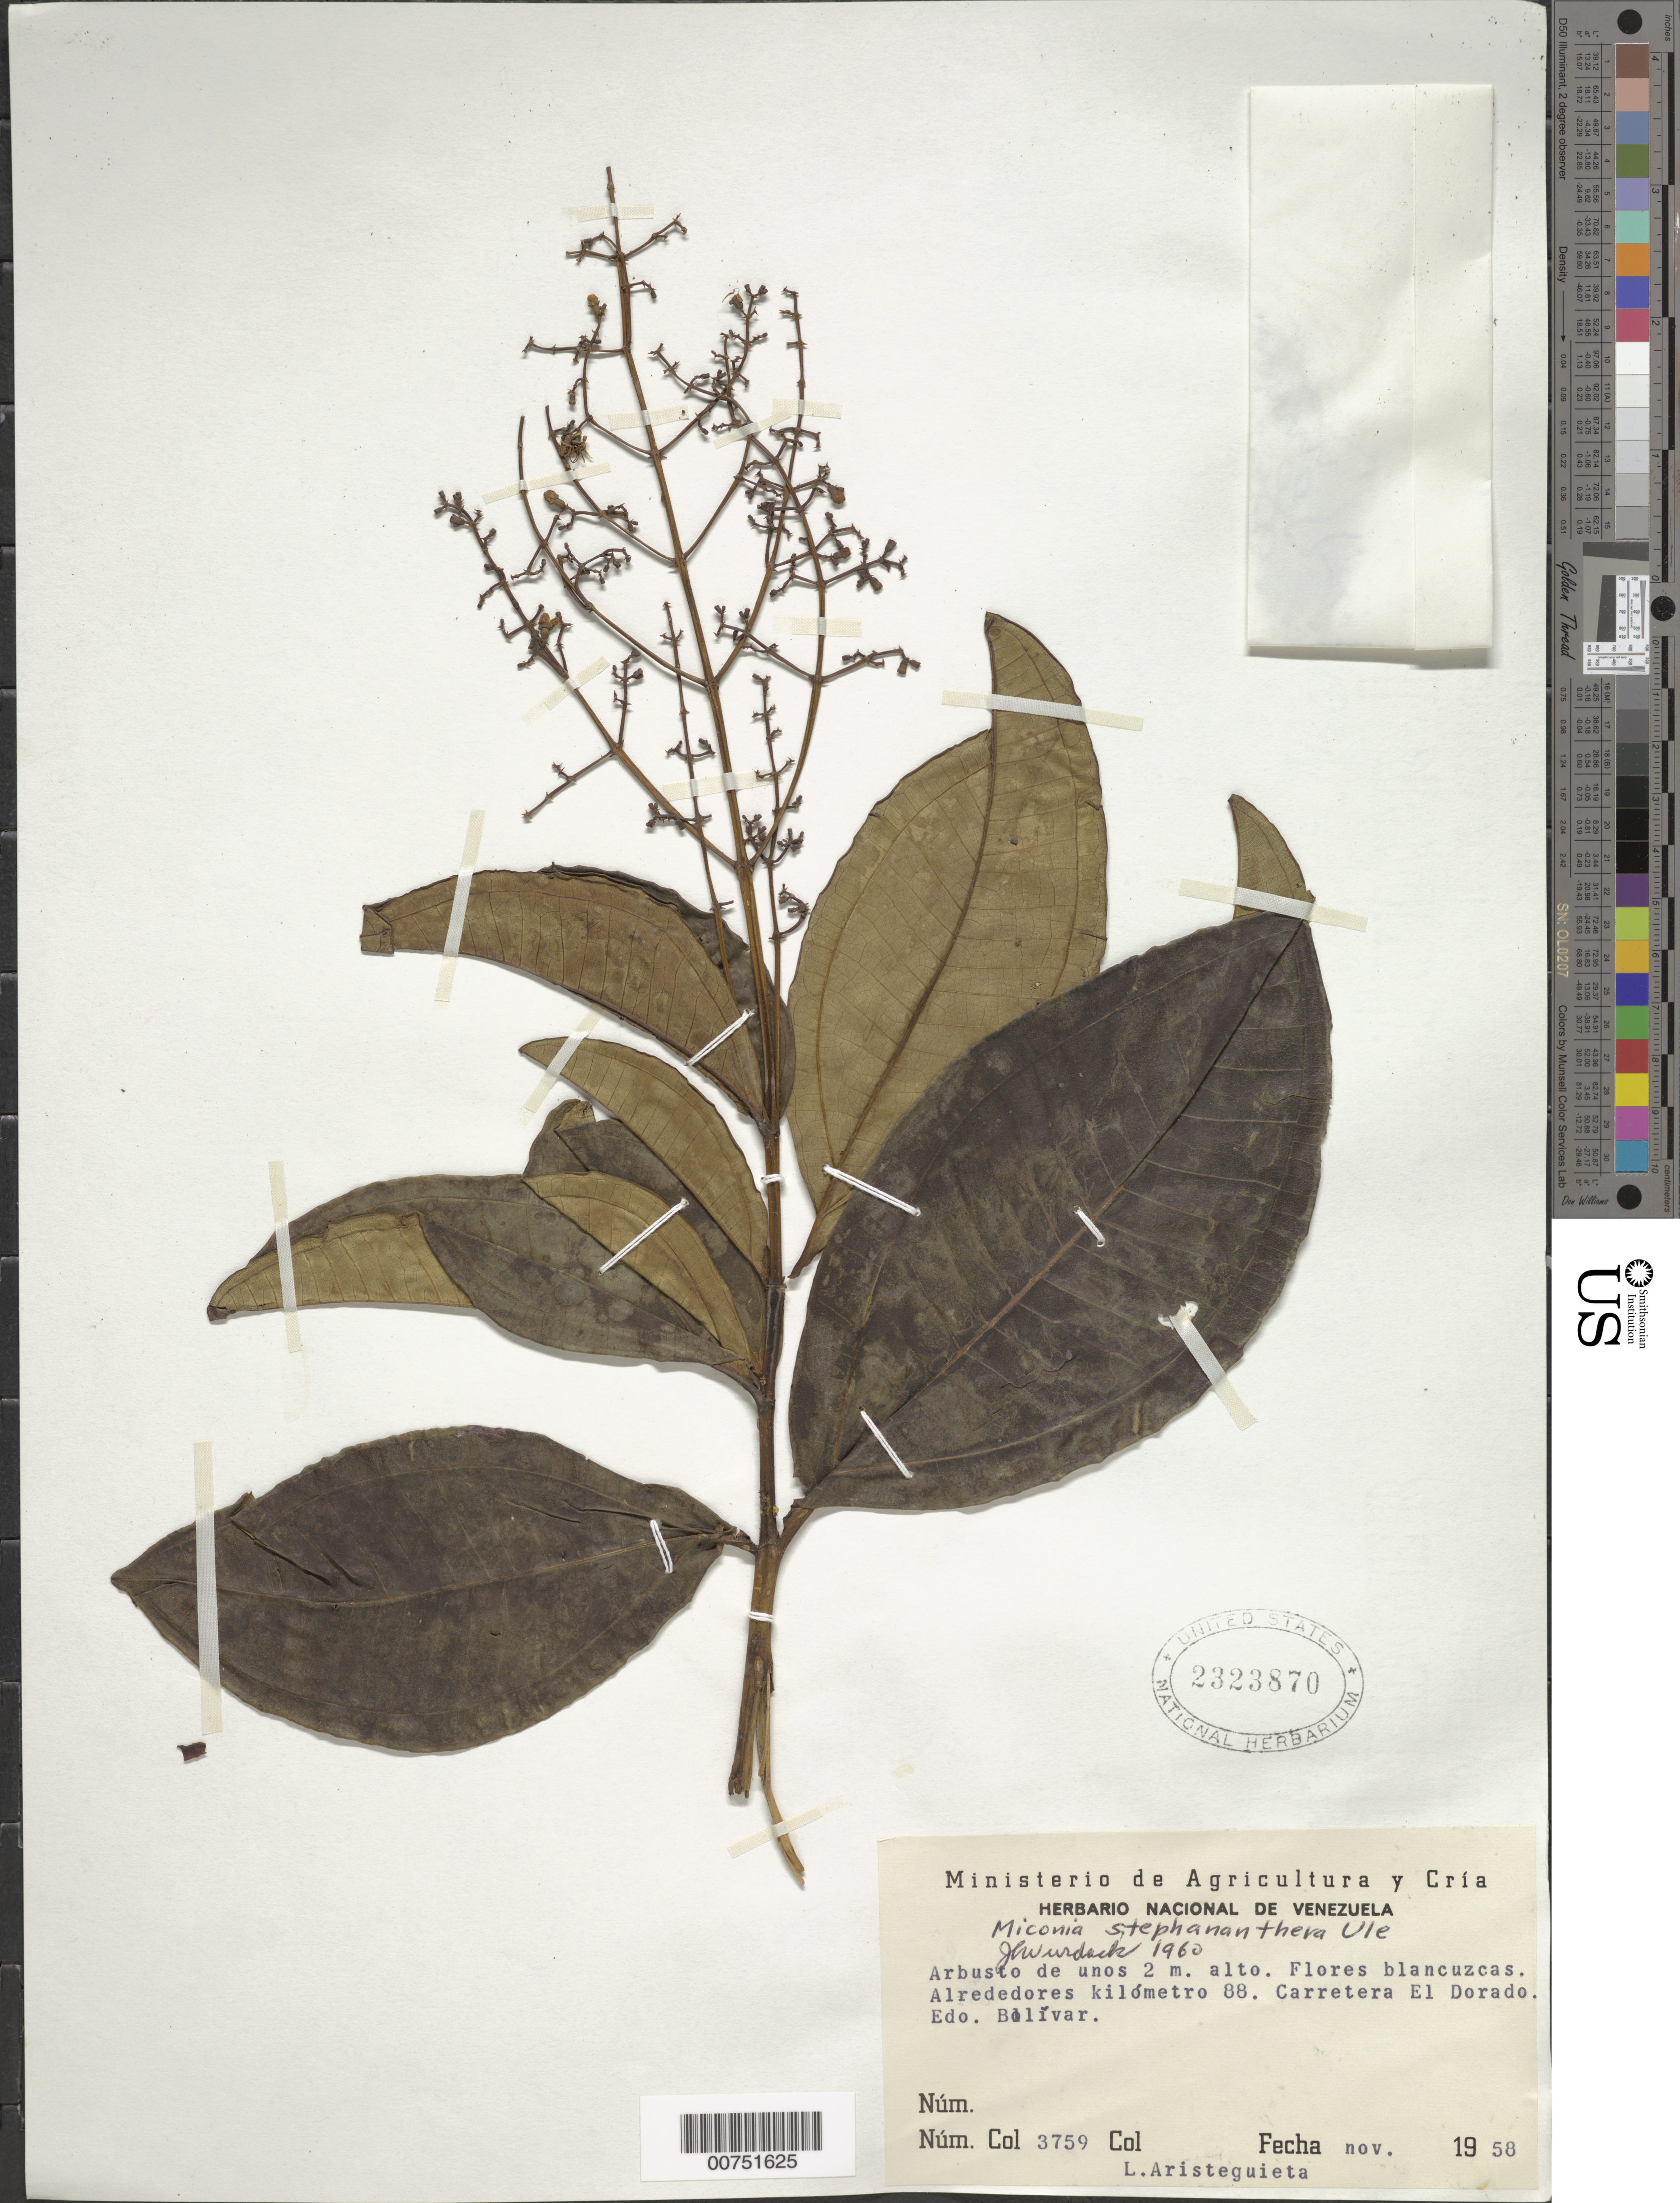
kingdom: Plantae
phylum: Tracheophyta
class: Magnoliopsida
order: Myrtales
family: Melastomataceae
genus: Miconia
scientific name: Miconia stephananthera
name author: Ule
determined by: Wurdack, John J., (US), US (UNITED STATES)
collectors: L. Aristeguieta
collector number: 3759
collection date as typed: Nov-58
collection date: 1958-11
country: Venezuela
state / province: Bolívar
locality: Carretera El Dorado, km 88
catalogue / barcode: US 2323870